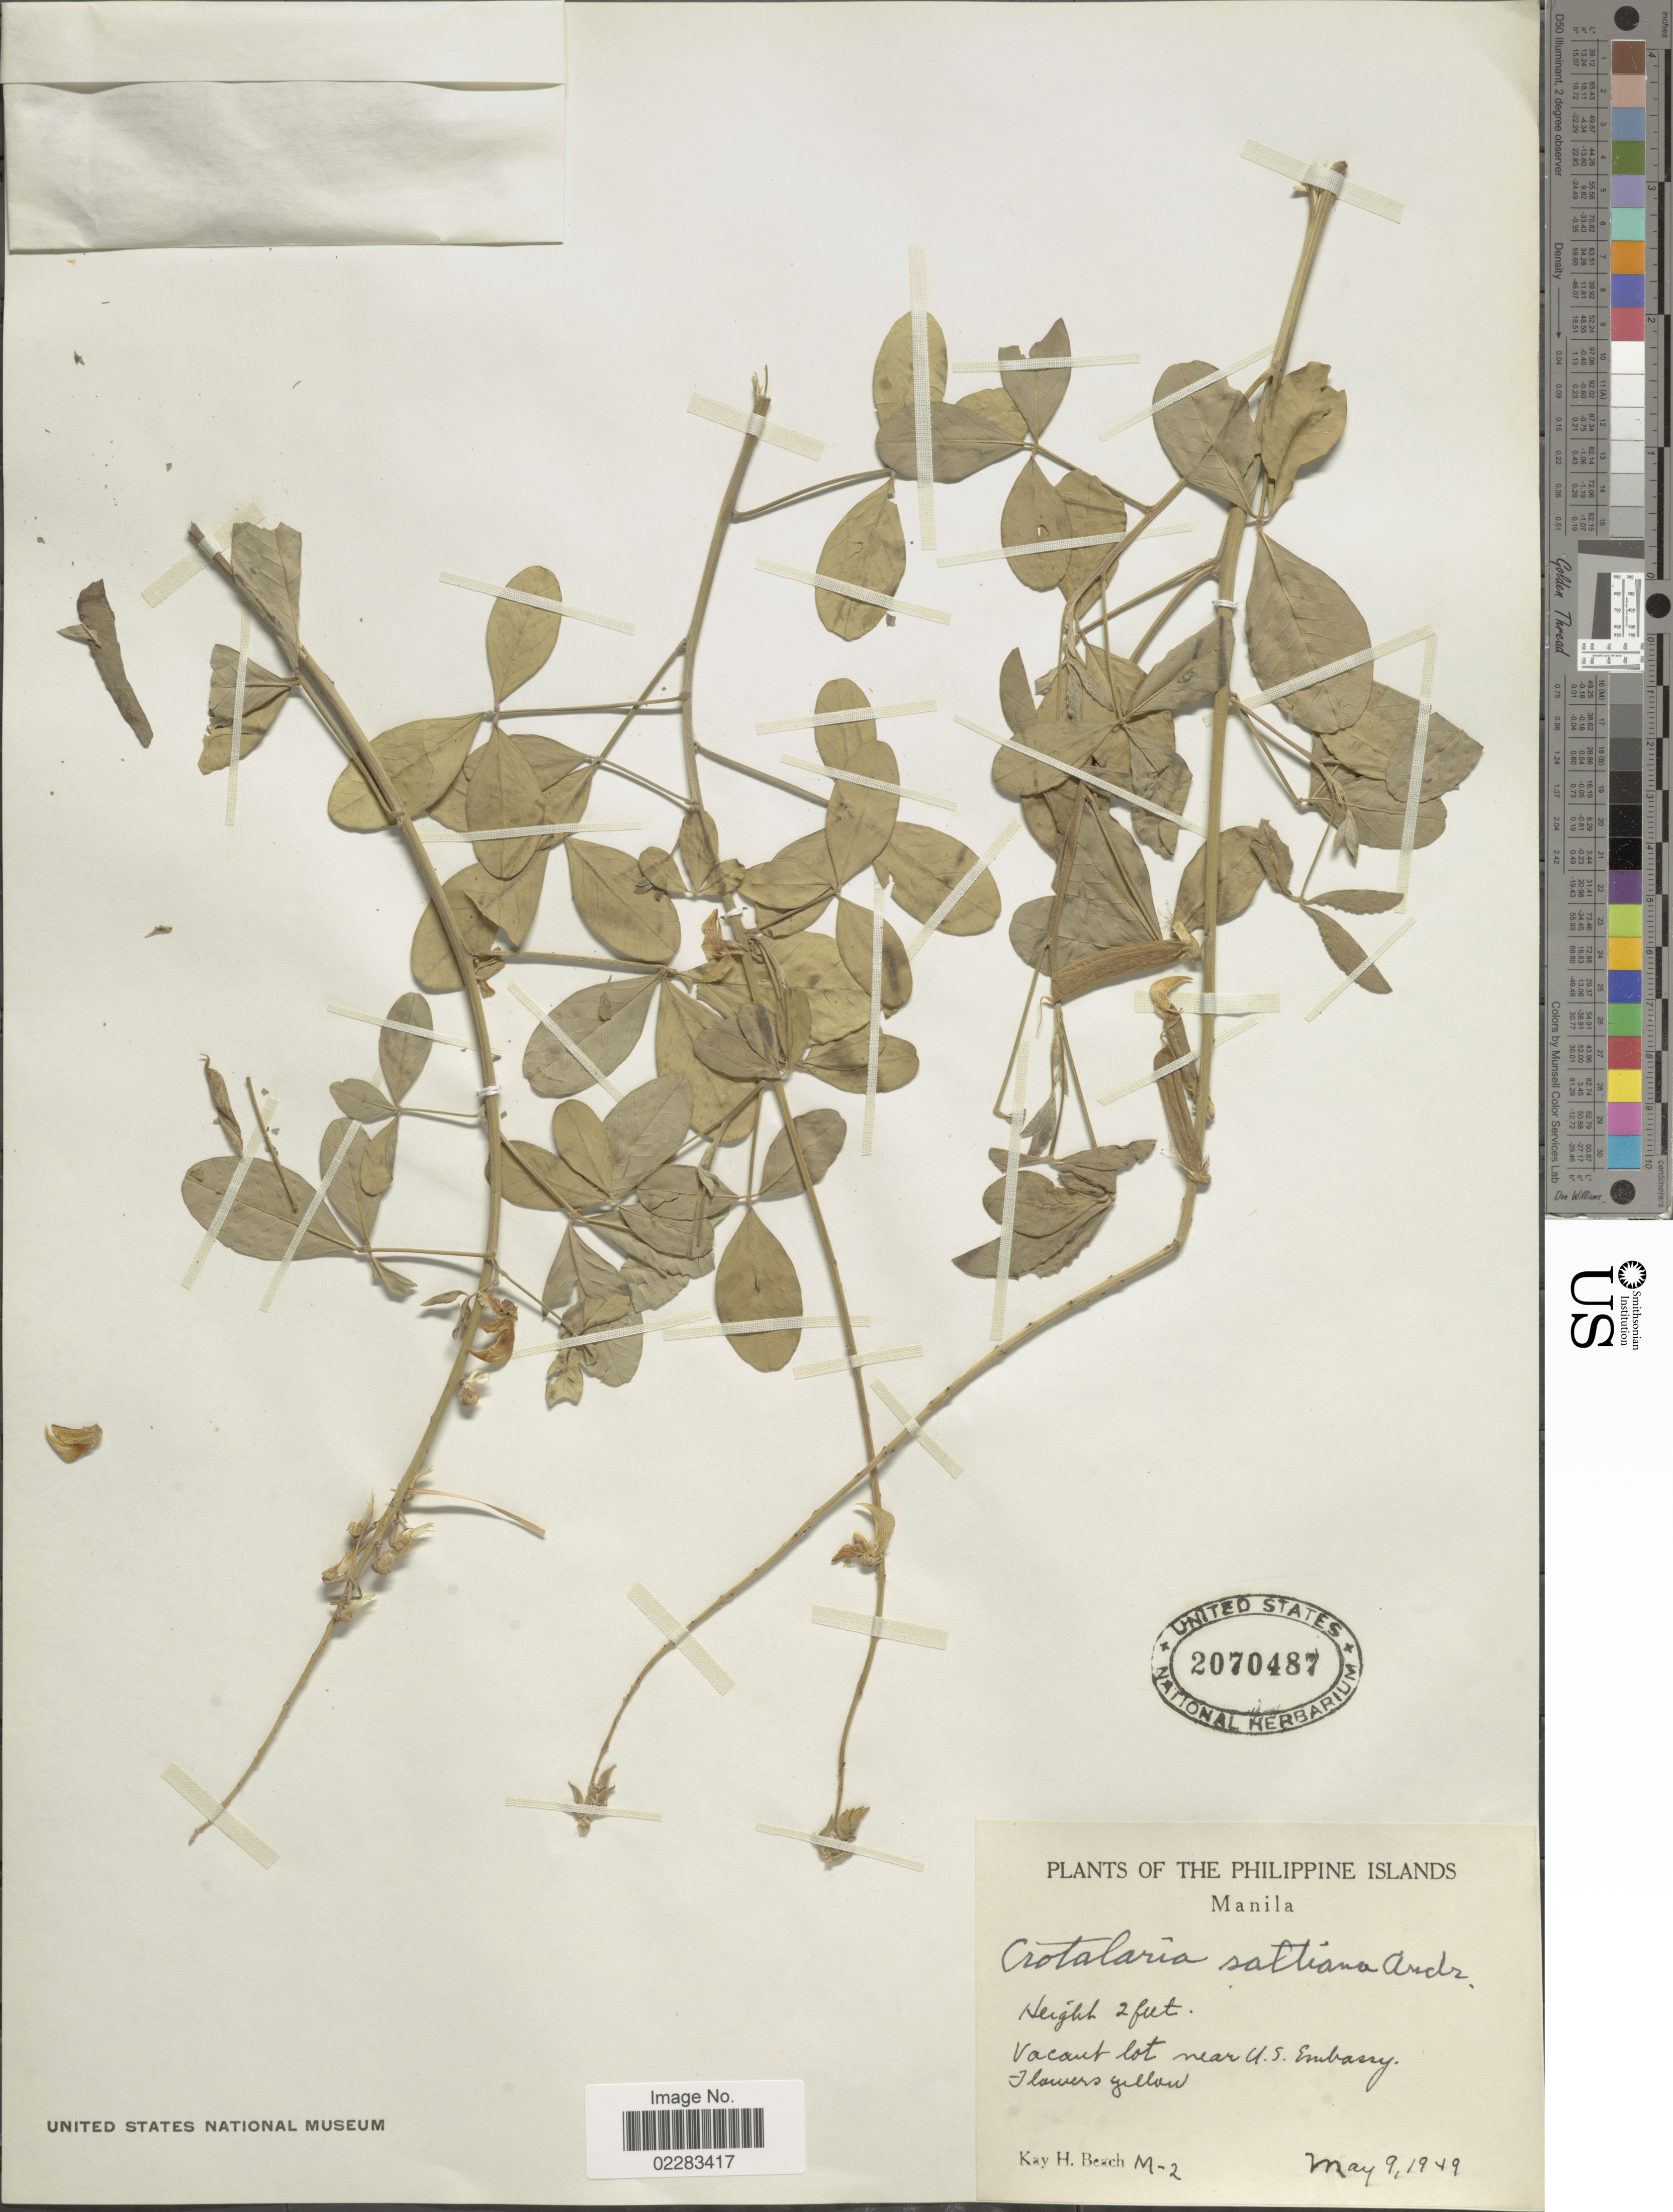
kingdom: Plantae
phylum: Tracheophyta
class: Magnoliopsida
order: Fabales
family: Fabaceae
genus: Crotalaria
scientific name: Crotalaria pallida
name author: Aiton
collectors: K. H. Beach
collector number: M-2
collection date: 1949-05-09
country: Philippines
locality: The Philippine Island, Manila, Vacant lot near U.S. Embassy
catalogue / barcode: US 2070487